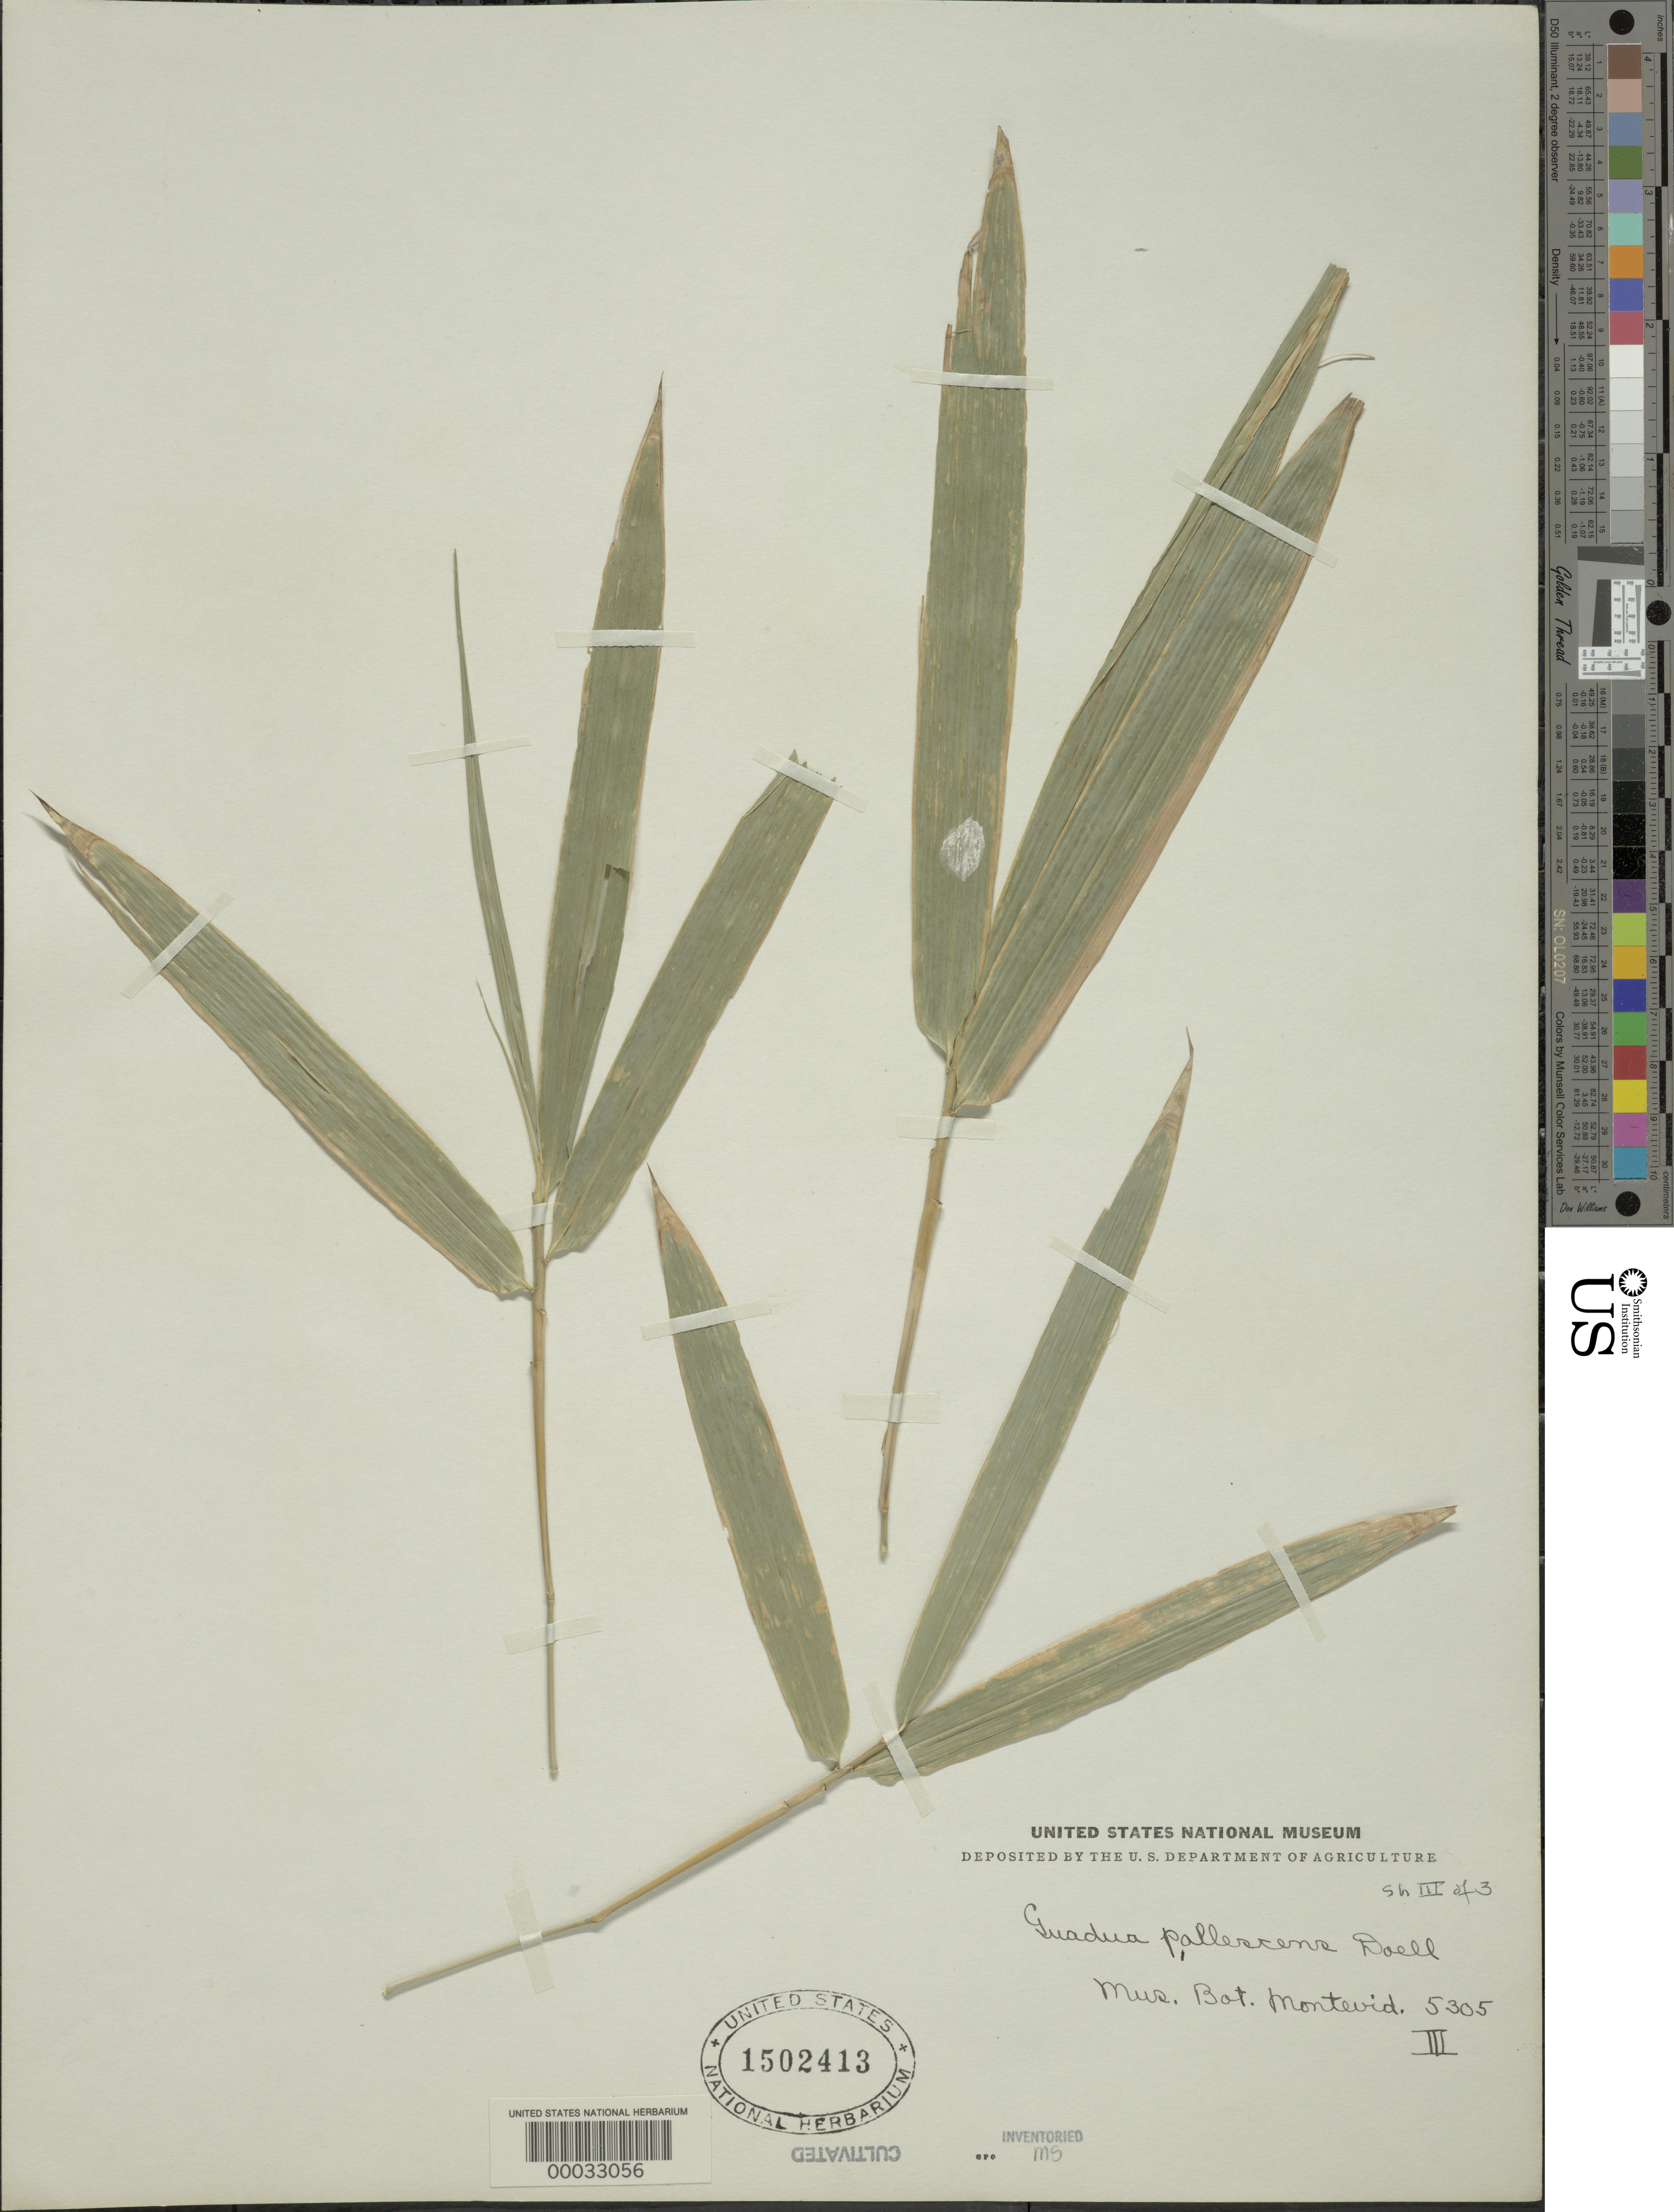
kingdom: Plantae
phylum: Tracheophyta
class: Liliopsida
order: Poales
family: Poaceae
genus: Bambusa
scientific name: Bambusa tuldoides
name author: Munro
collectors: W. G. Herter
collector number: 5305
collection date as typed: Nov 1930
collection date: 1930-11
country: Uruguay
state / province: Montevideo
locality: Ignota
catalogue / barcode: US 1502413